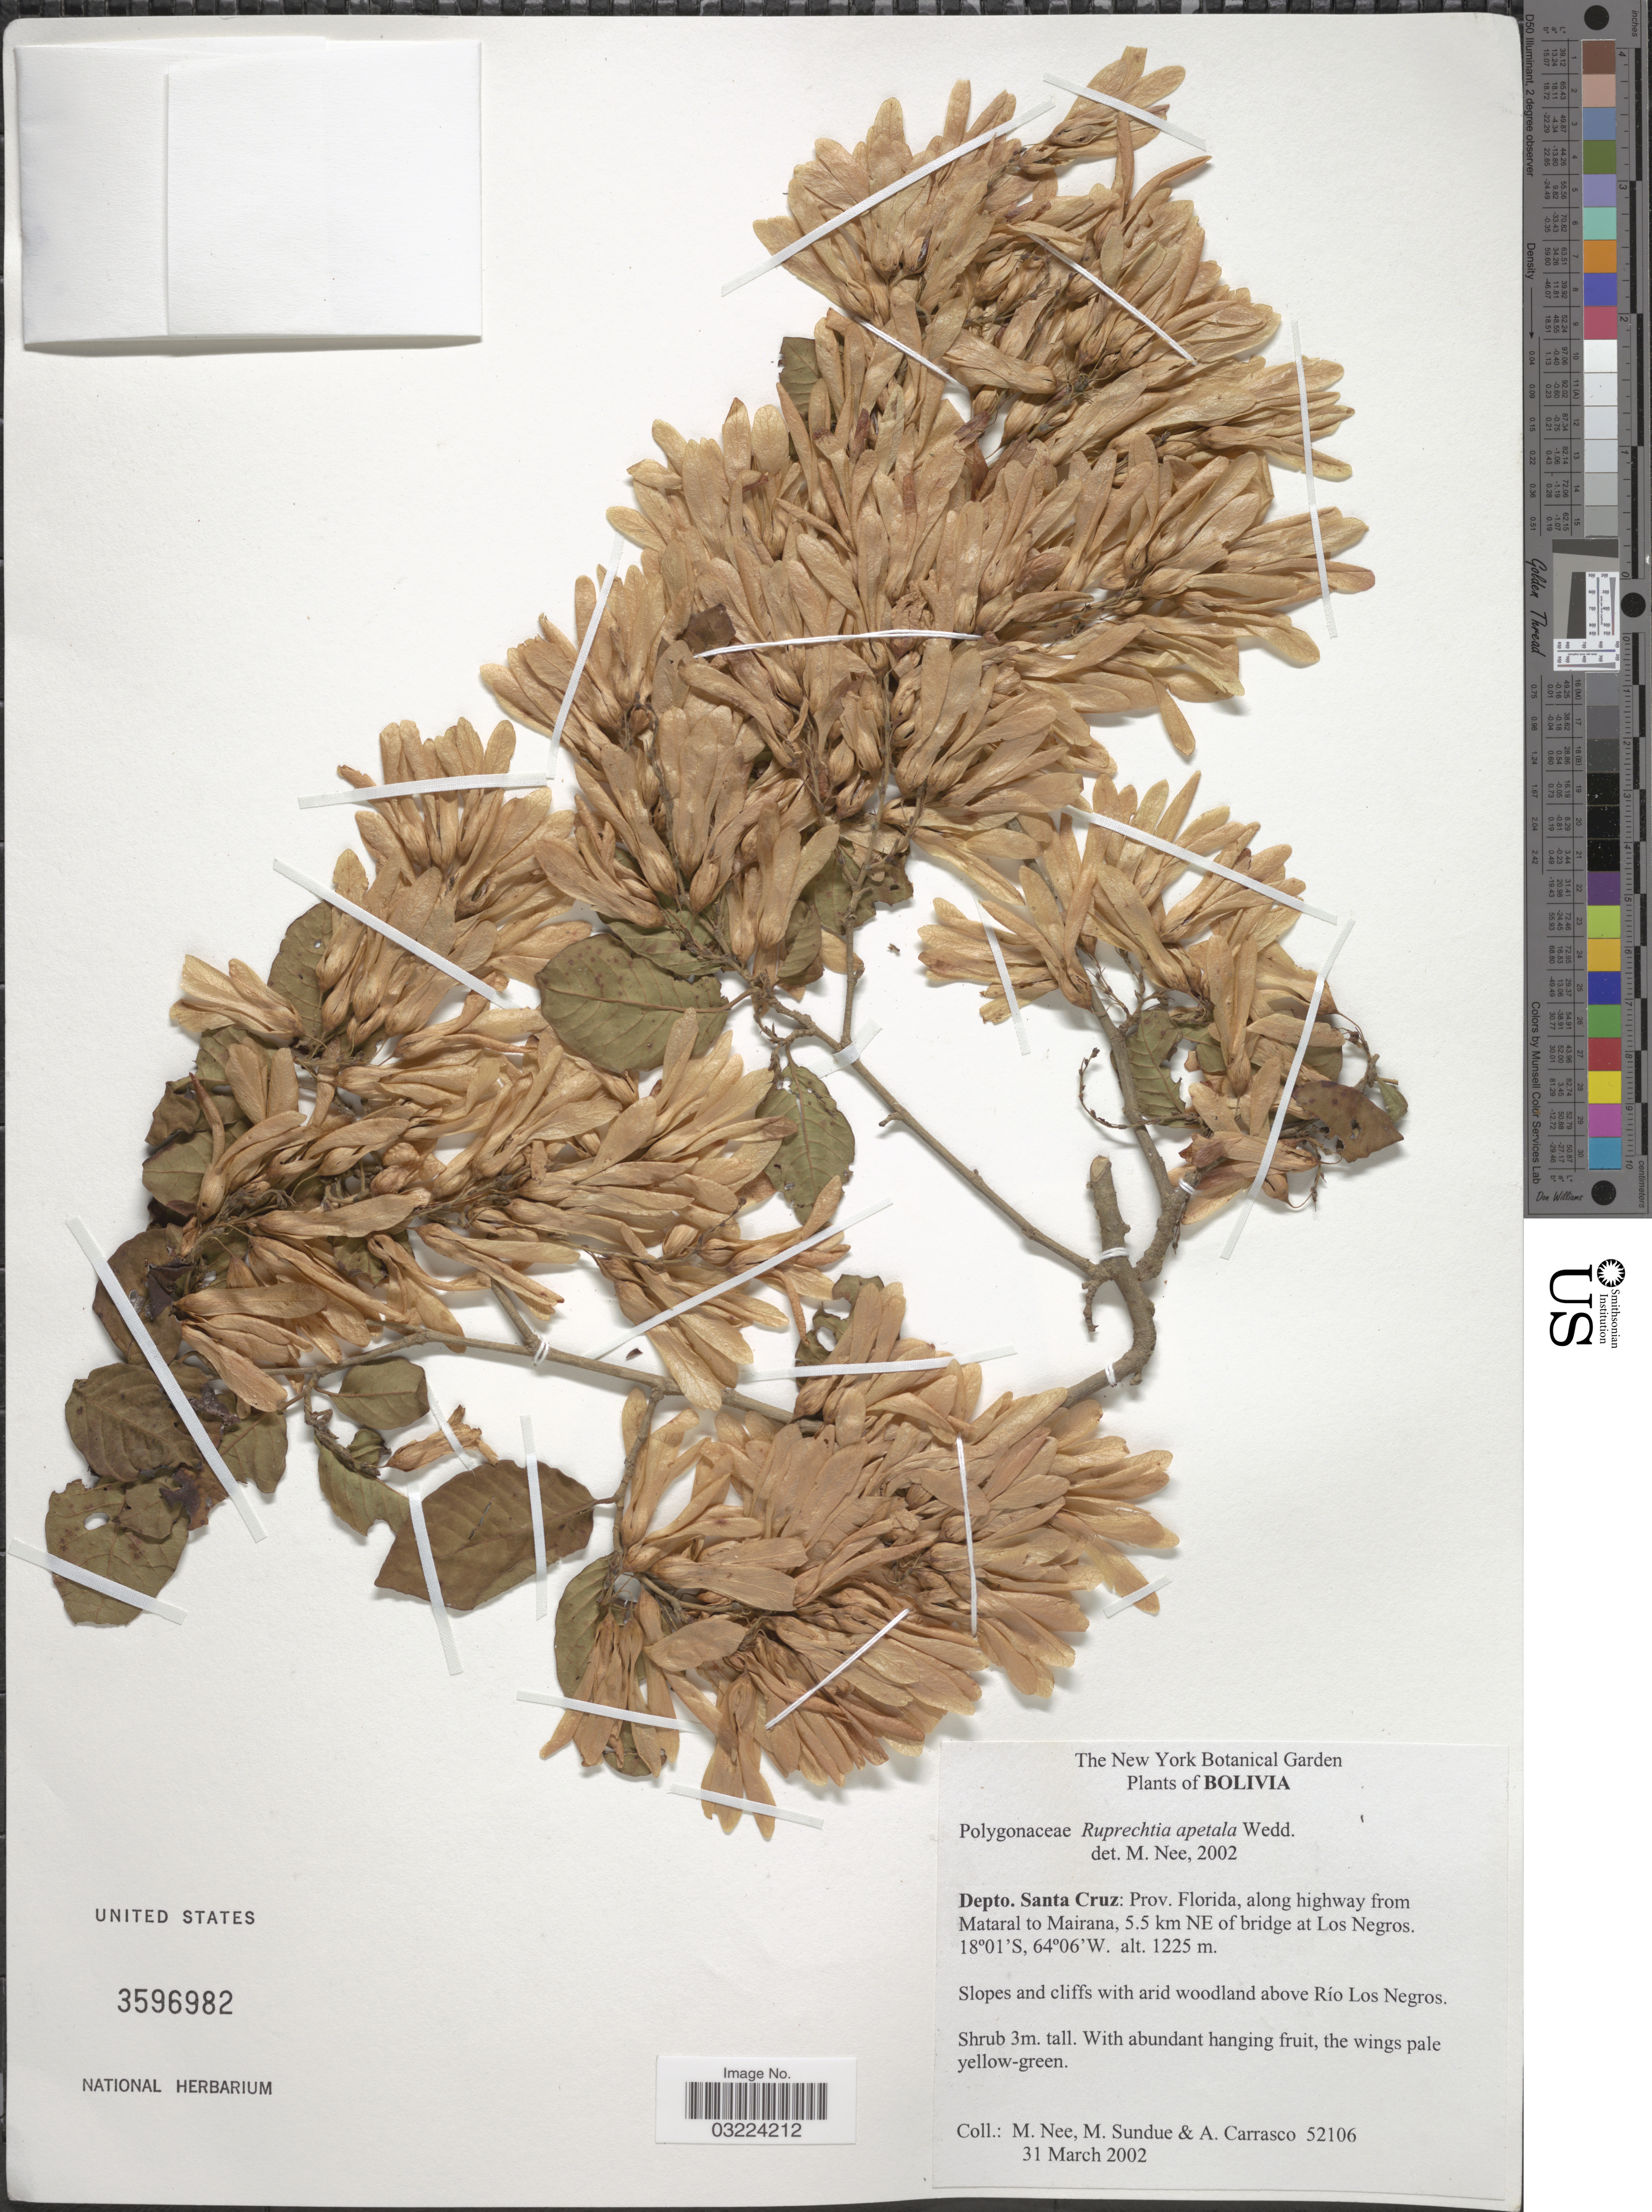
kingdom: Plantae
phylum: Tracheophyta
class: Magnoliopsida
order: Caryophyllales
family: Polygonaceae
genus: Ruprechtia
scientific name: Ruprechtia apetala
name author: Wedd.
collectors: M. Nee, M. Sundue & A. Carrasco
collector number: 52106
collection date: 2002-03-31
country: Bolivia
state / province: Santa Cruz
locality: Depto. Santa Cruz: Prov. Florida, along highway from Mataral to Mairana, 5.5 km NE of bridge at Los Negros.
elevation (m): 1225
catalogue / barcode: US 3596982